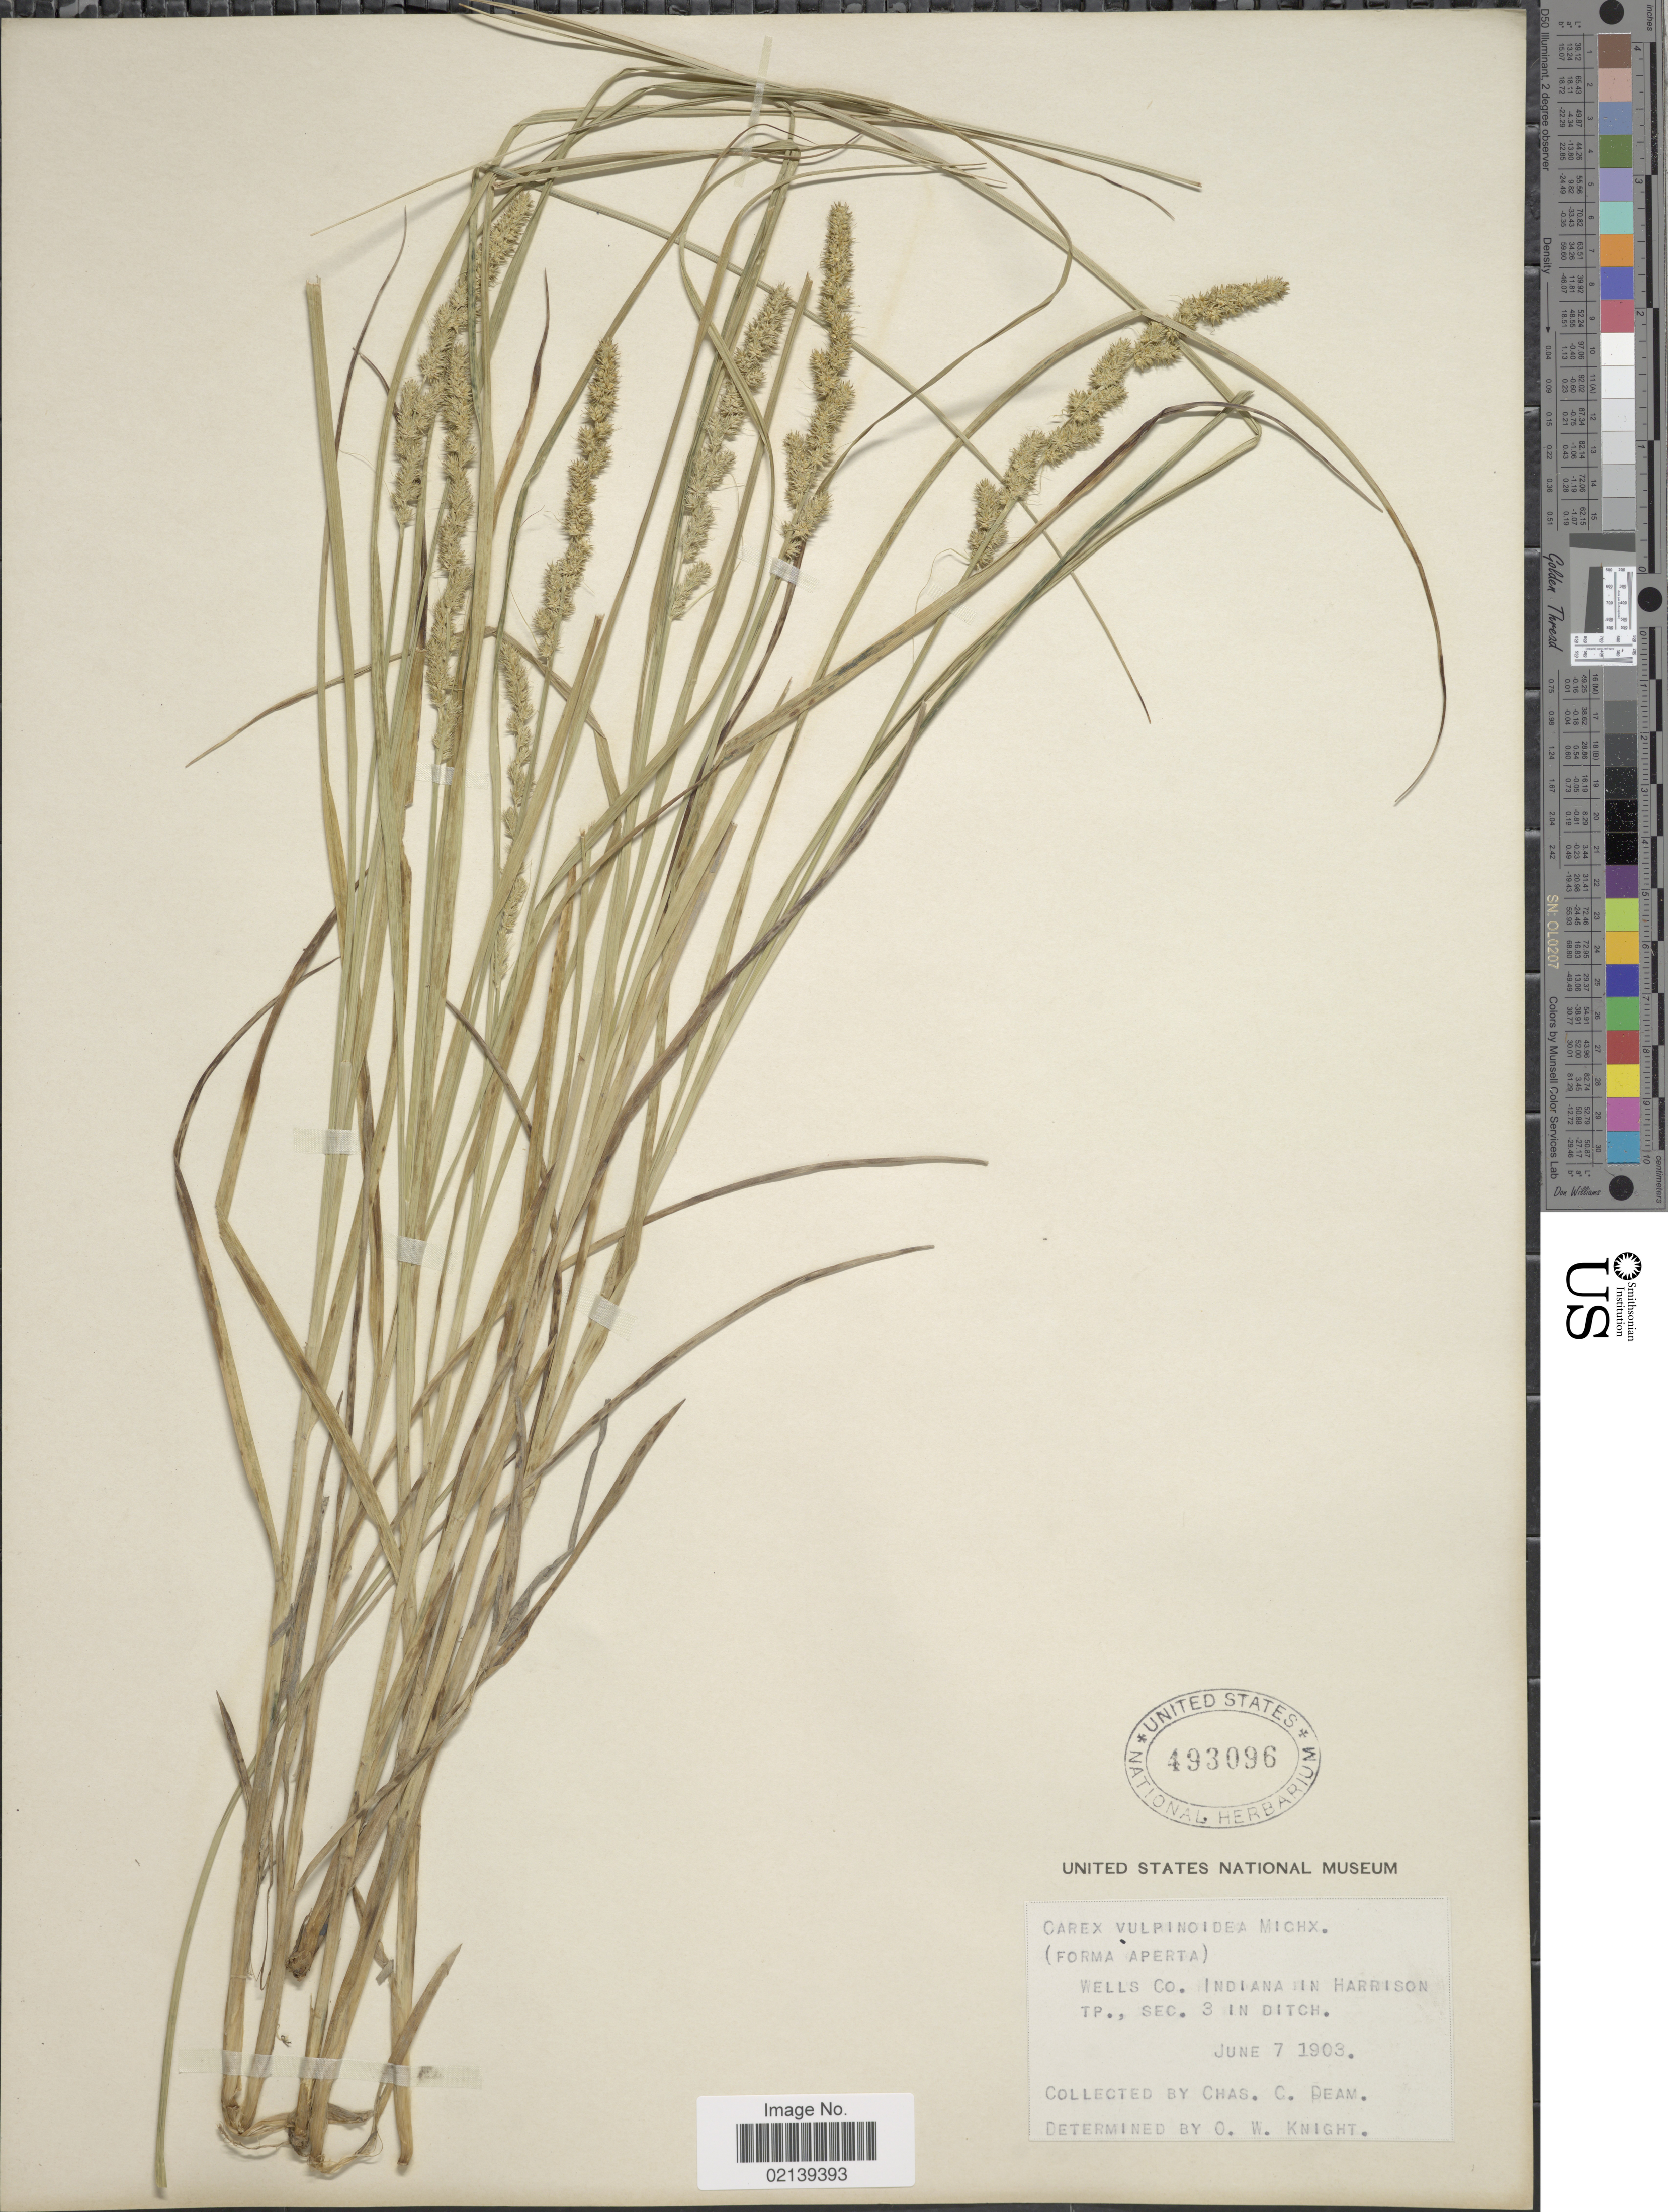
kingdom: Plantae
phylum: Tracheophyta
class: Liliopsida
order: Poales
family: Cyperaceae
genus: Carex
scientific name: Carex vulpinoidea Michx.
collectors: C. C. Deam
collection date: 1903-06-07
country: United States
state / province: Indiana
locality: Wells Co., Indiana in Harrison Tp., Sec. 3 in ditch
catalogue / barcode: US 493096